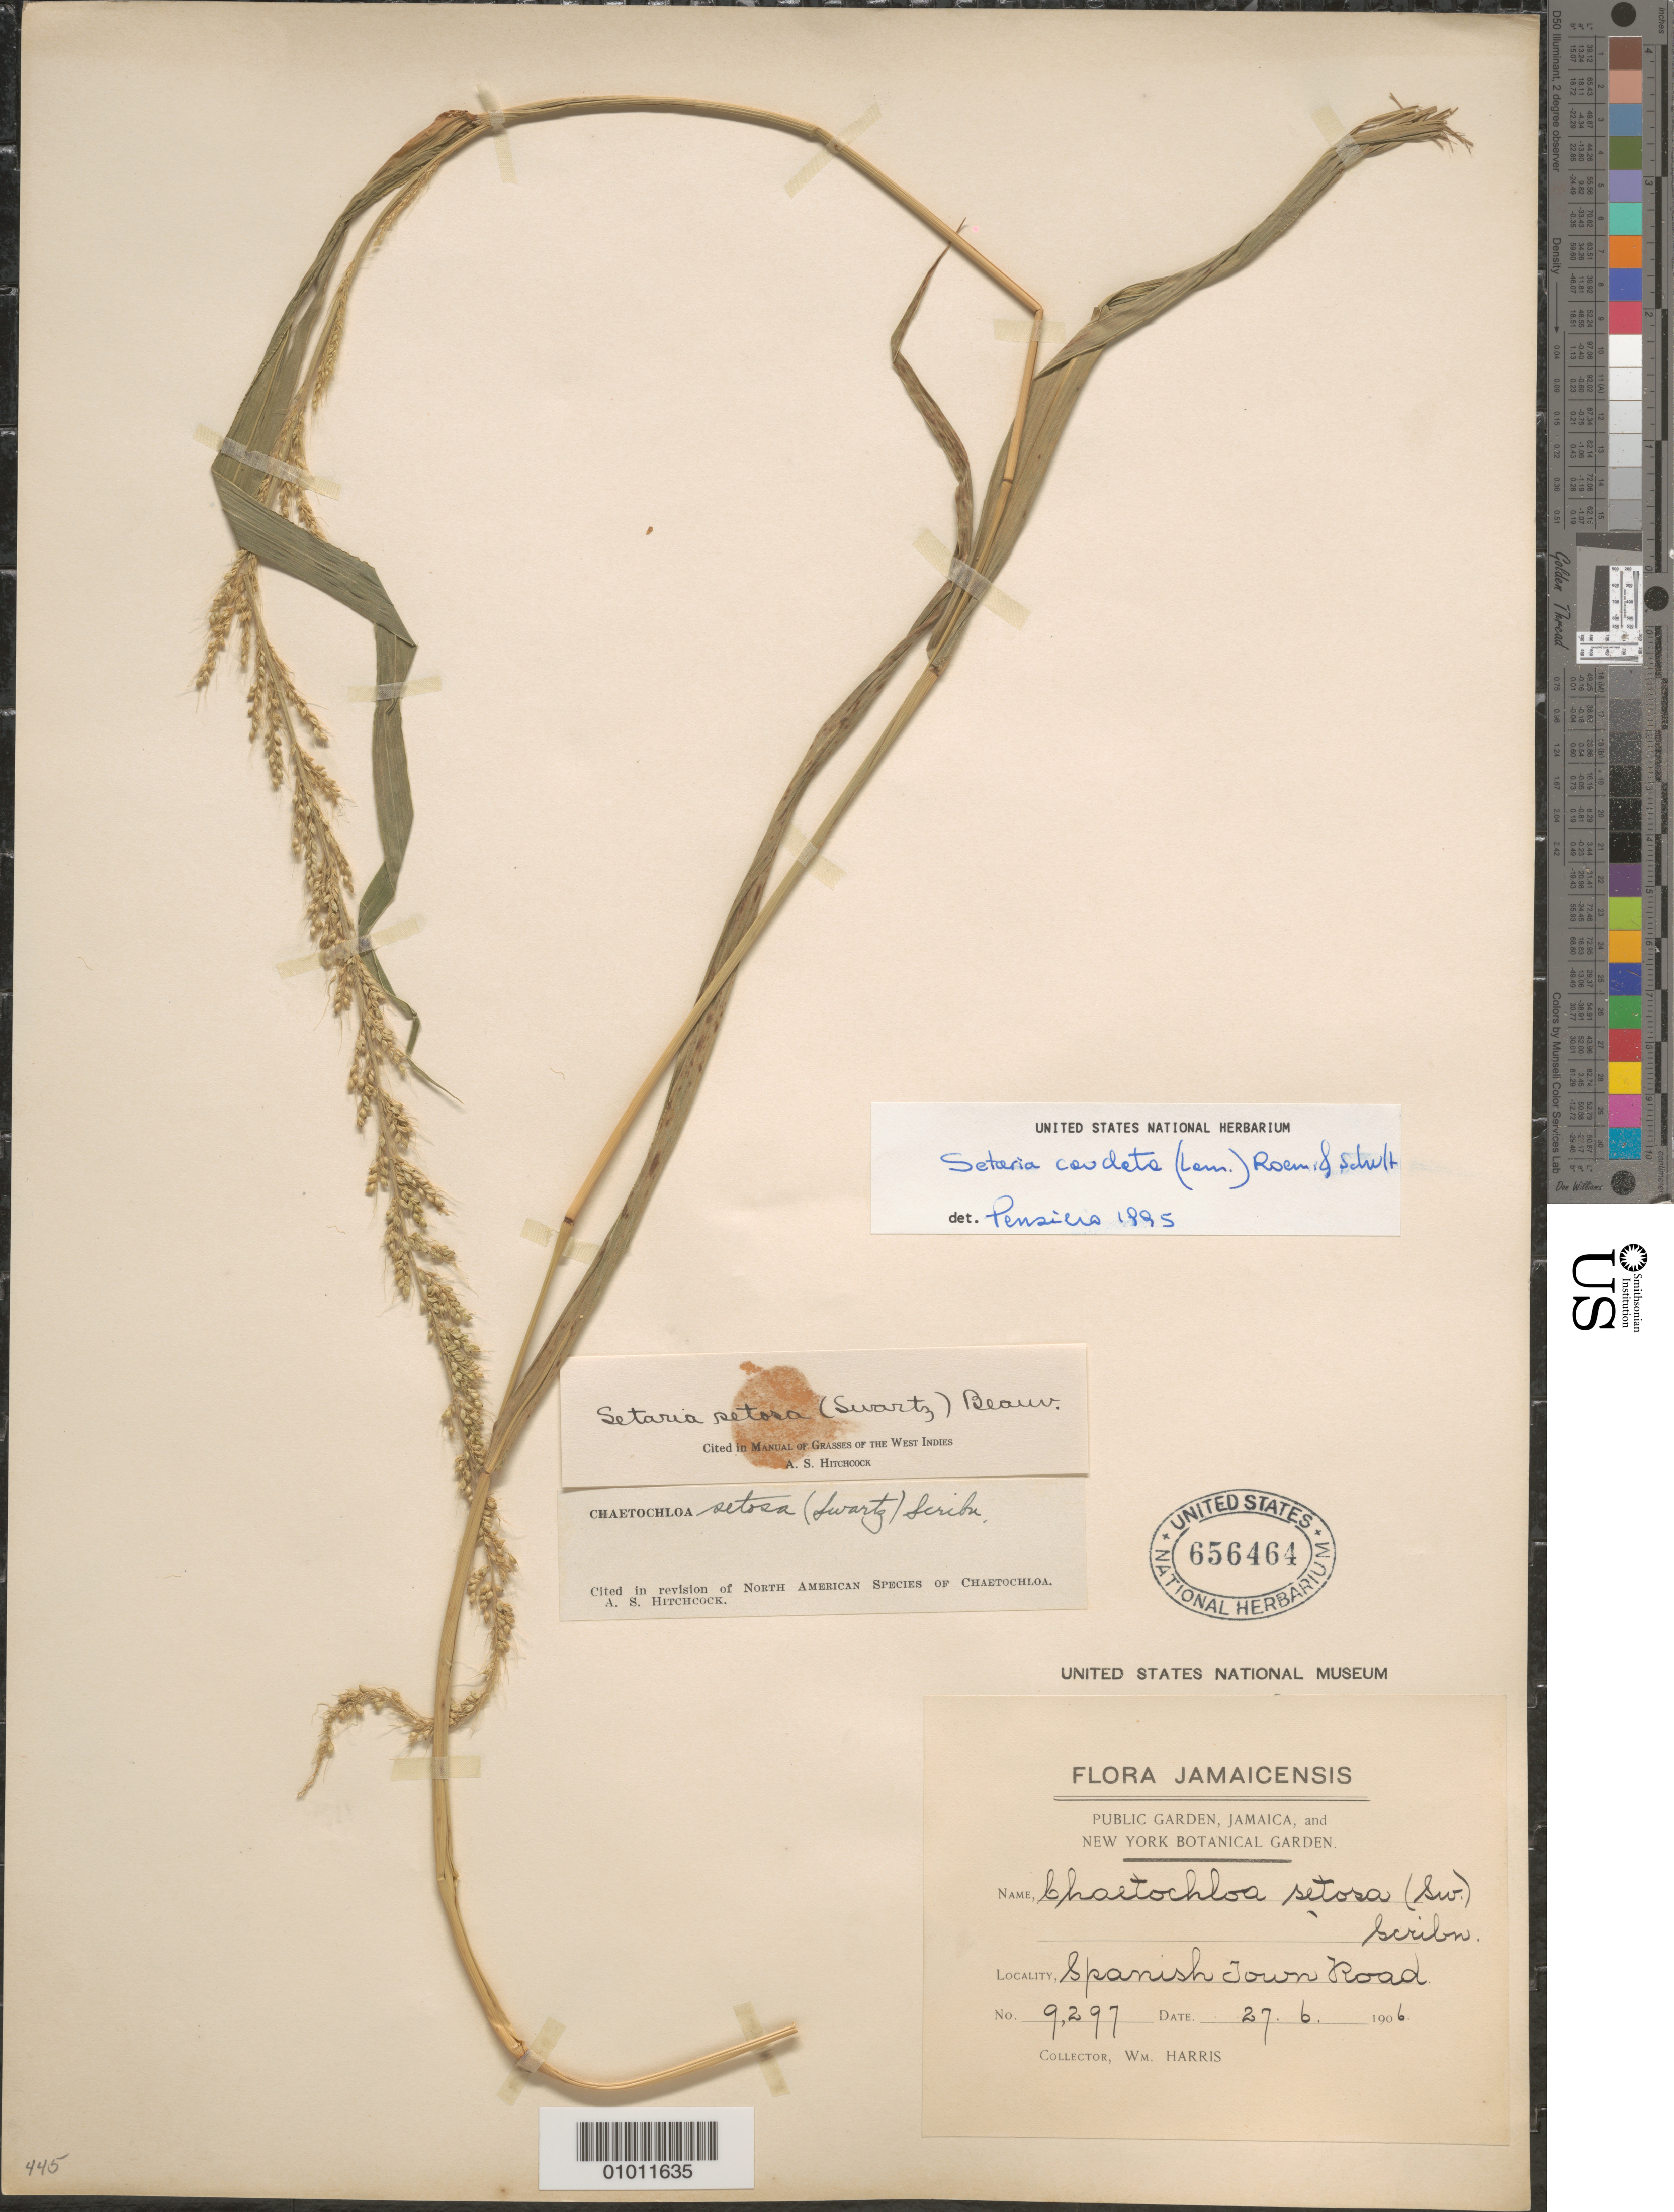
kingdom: Plantae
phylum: Tracheophyta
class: Liliopsida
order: Poales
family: Poaceae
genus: Setaria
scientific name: Setaria setosa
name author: (Sw.) P. Beauv.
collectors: W. H. Harris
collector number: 9297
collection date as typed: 27 Jun 1906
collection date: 1906-06-27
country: Jamaica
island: Jamaica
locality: Spanish Town Road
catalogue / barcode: US 656464